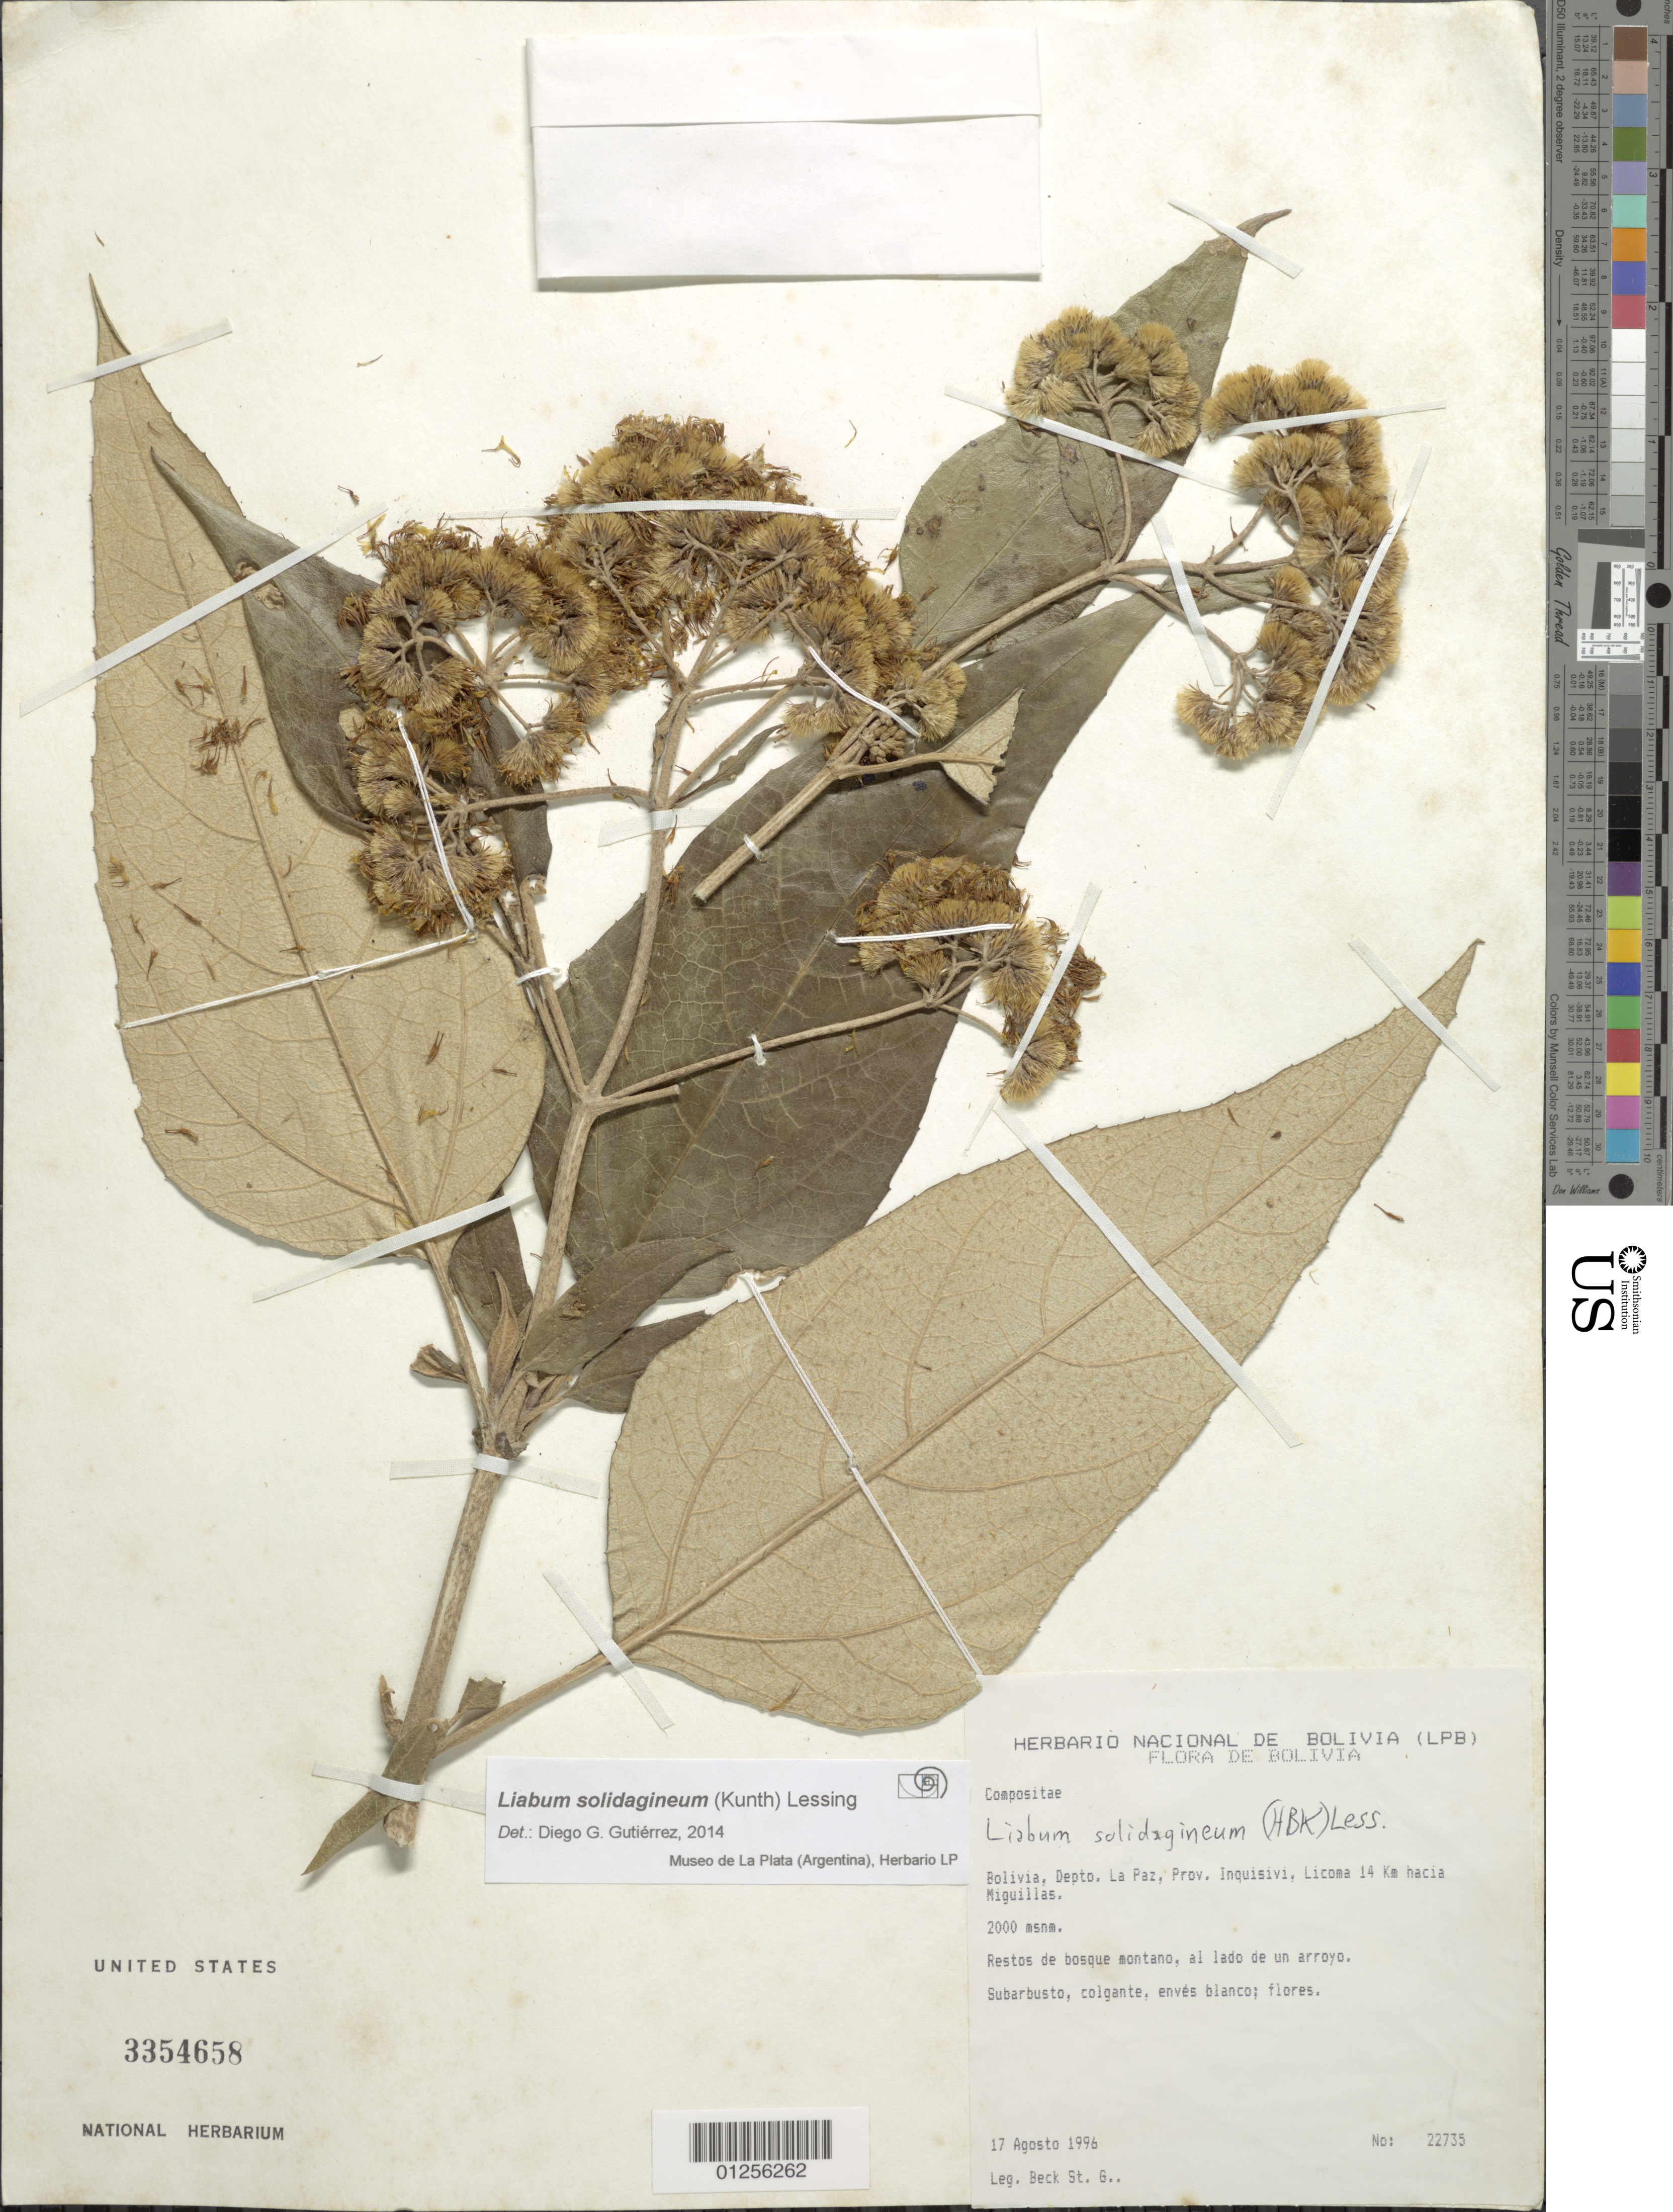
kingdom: Plantae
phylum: Tracheophyta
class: Magnoliopsida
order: Asterales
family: Asteraceae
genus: Liabum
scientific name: Liabum solidagineum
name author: (Kunth) Less.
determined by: Gutierrez, D. G.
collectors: S. Beck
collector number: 22735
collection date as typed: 17 August 1996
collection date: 1996-08-17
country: Bolivia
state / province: La Páz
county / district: Inquisivi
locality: Licoma 14 km hacia Miquillas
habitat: Restos de bosque montano, al lado de un arroyo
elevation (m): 2000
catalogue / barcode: US 3354658